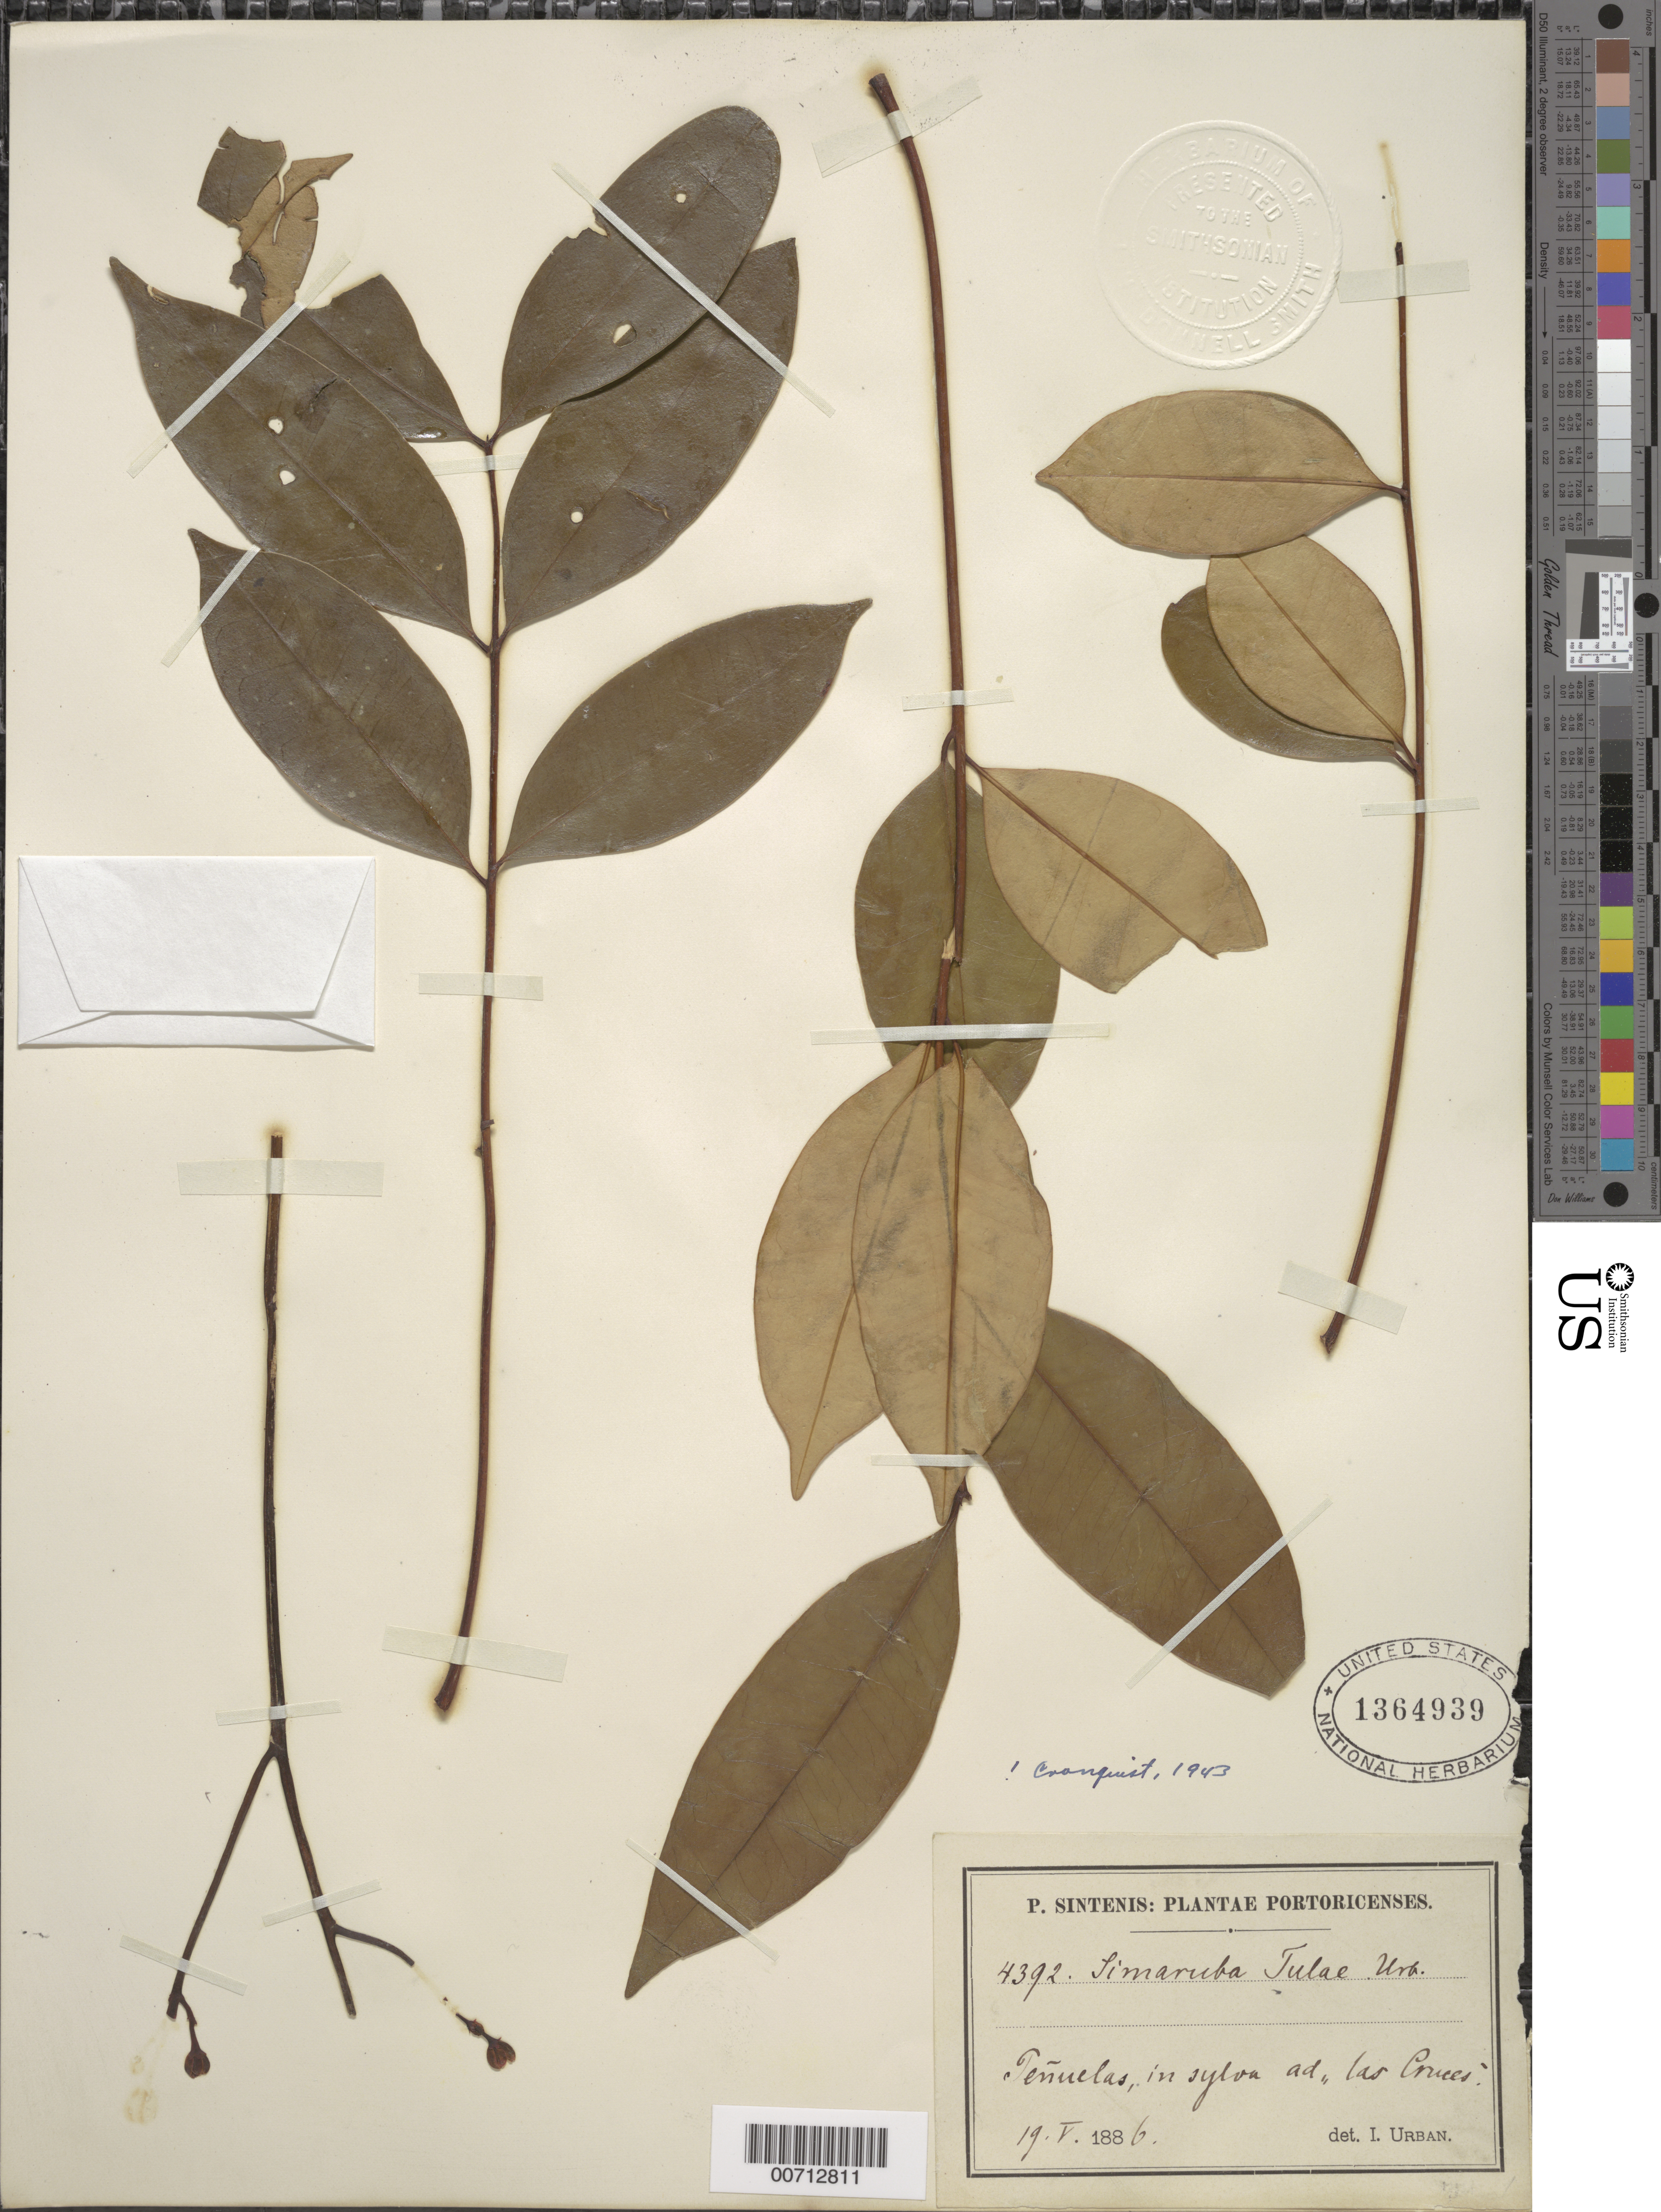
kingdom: Plantae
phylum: Tracheophyta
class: Magnoliopsida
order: Sapindales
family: Simaroubaceae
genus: Simarouba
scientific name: Simarouba tulae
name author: Urb.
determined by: Urban, Ignatz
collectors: P. Sintenis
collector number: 4392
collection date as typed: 19 May 1886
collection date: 1886-05-19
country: Puerto Rico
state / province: Penuelas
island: Greater Antilles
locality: Ad Las Cruces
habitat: In sylva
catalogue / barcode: US 1364939